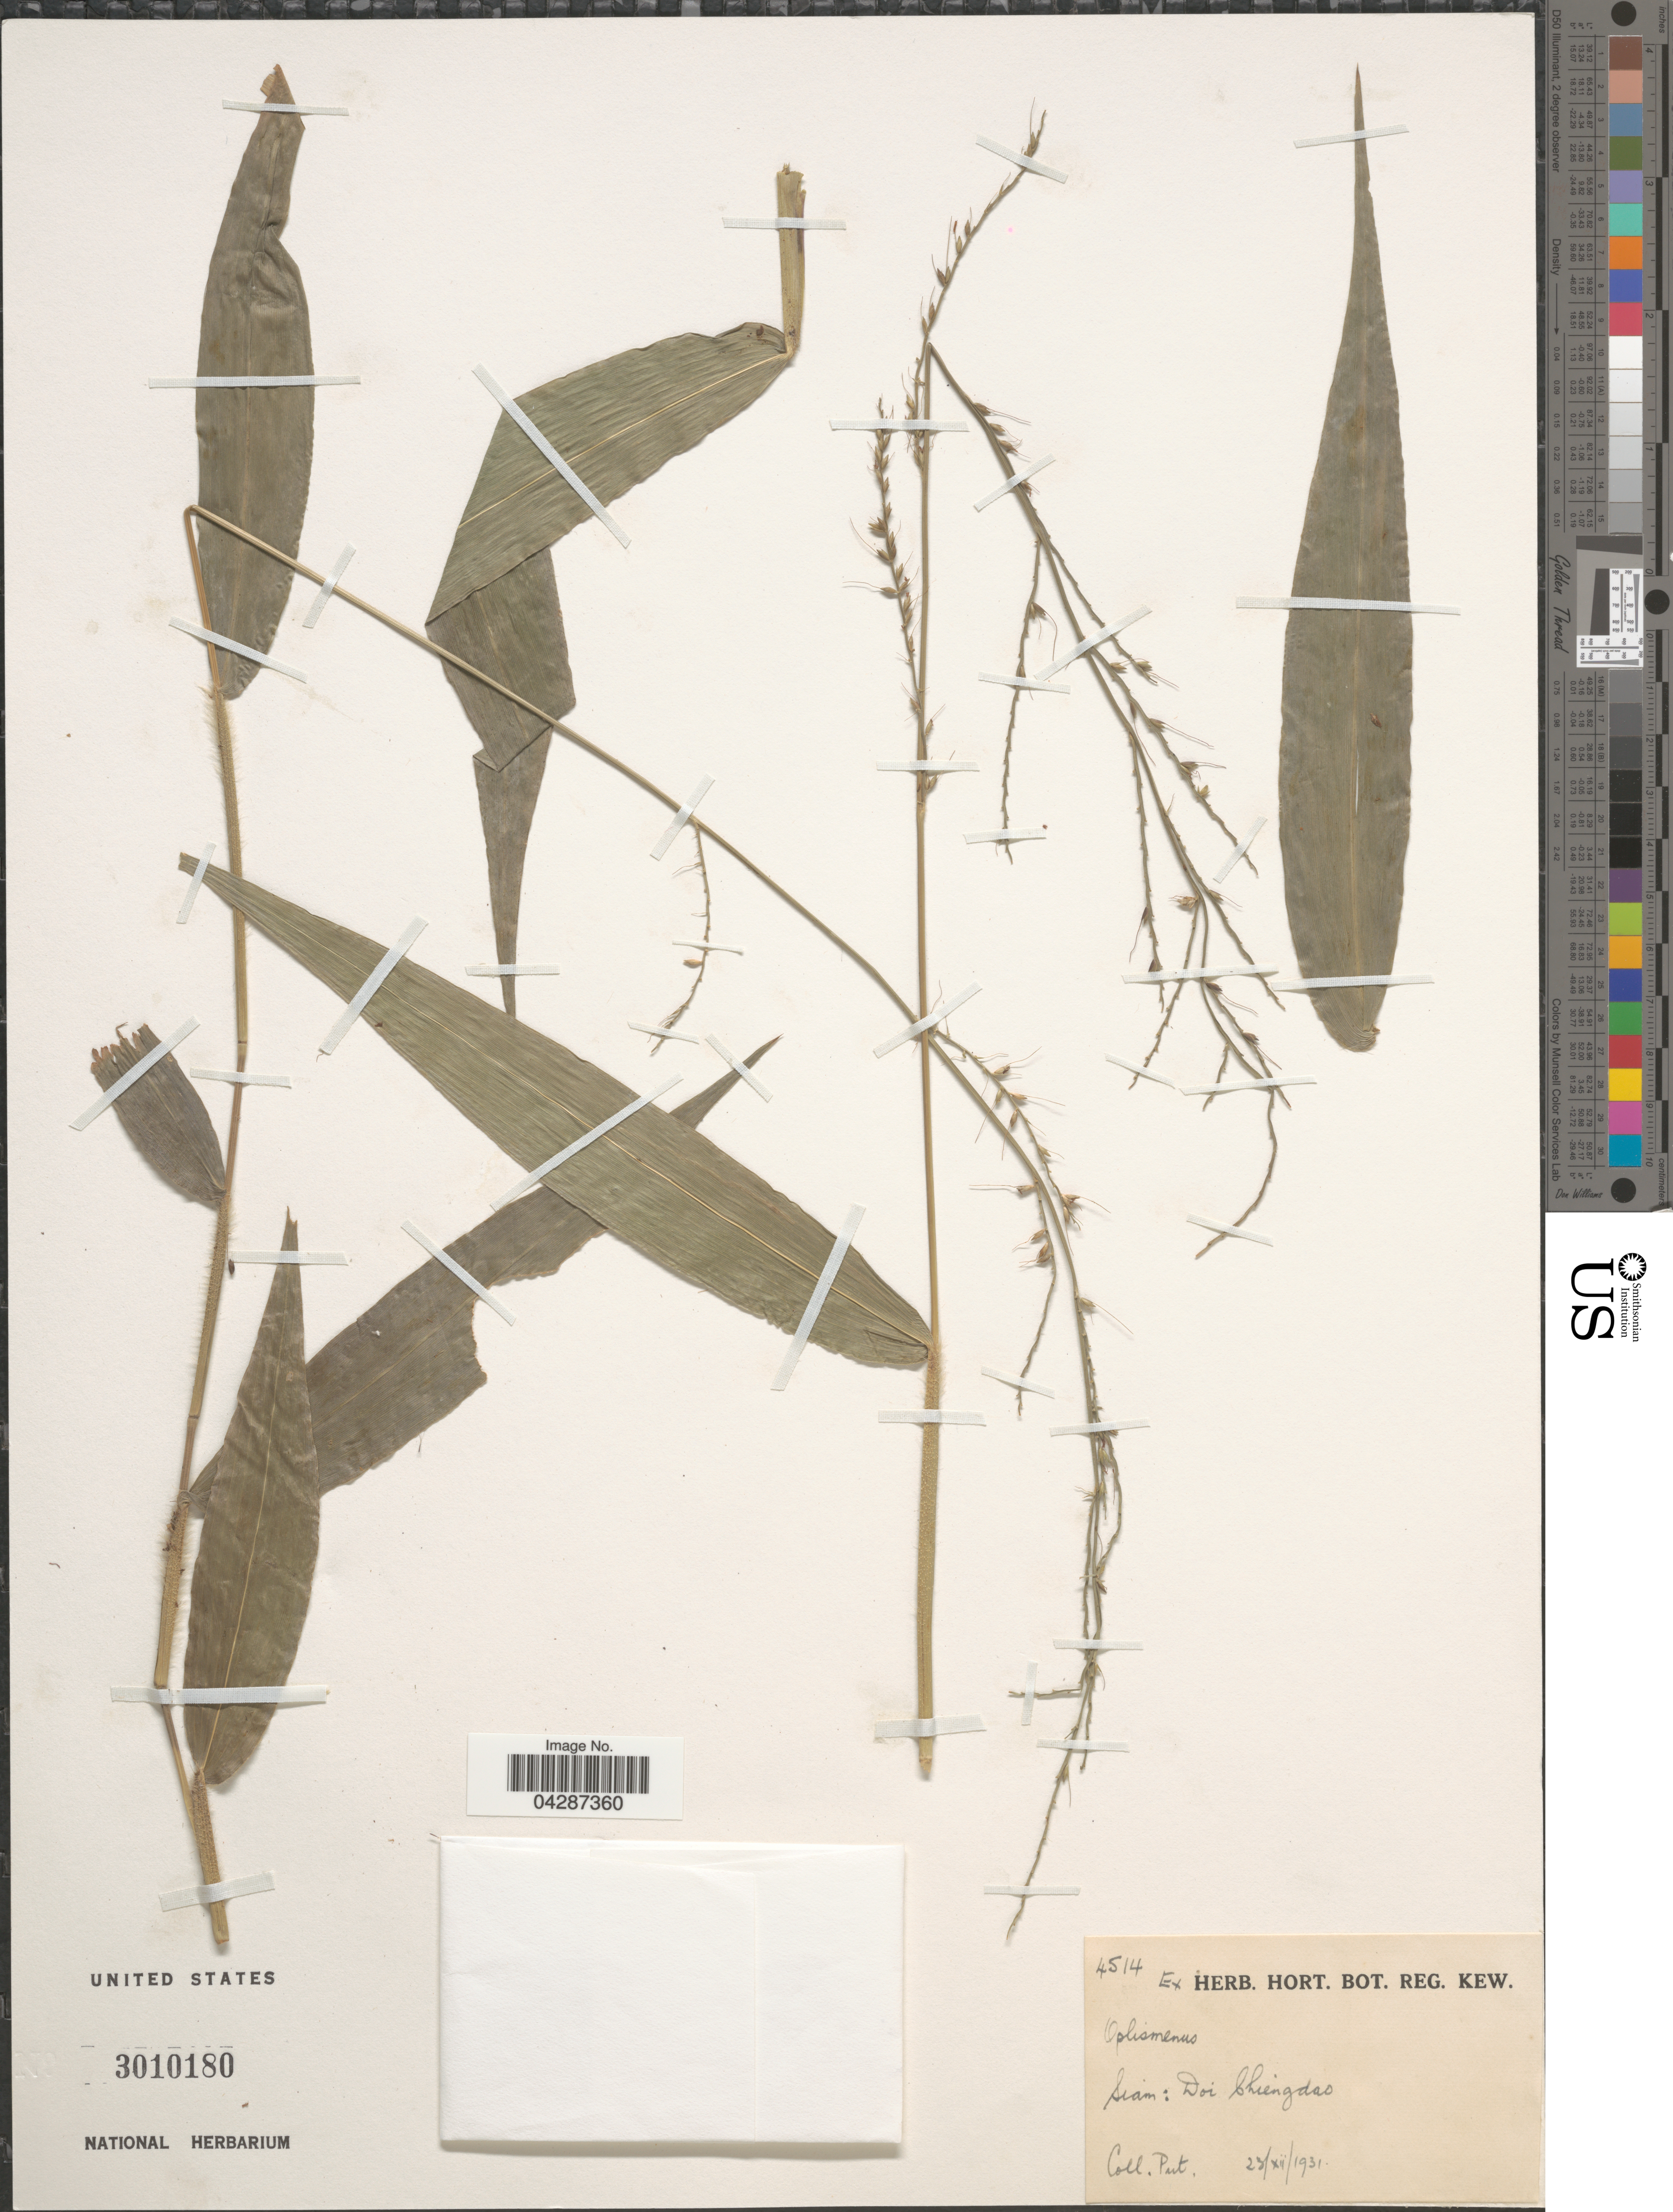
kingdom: Plantae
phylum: Tracheophyta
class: Liliopsida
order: Poales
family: Poaceae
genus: Oplismenus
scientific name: Oplismenus sp.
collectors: -. Put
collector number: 4514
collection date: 1931-12-23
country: Thailand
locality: Siam: Doi Chiengdao.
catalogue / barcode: US 3010180